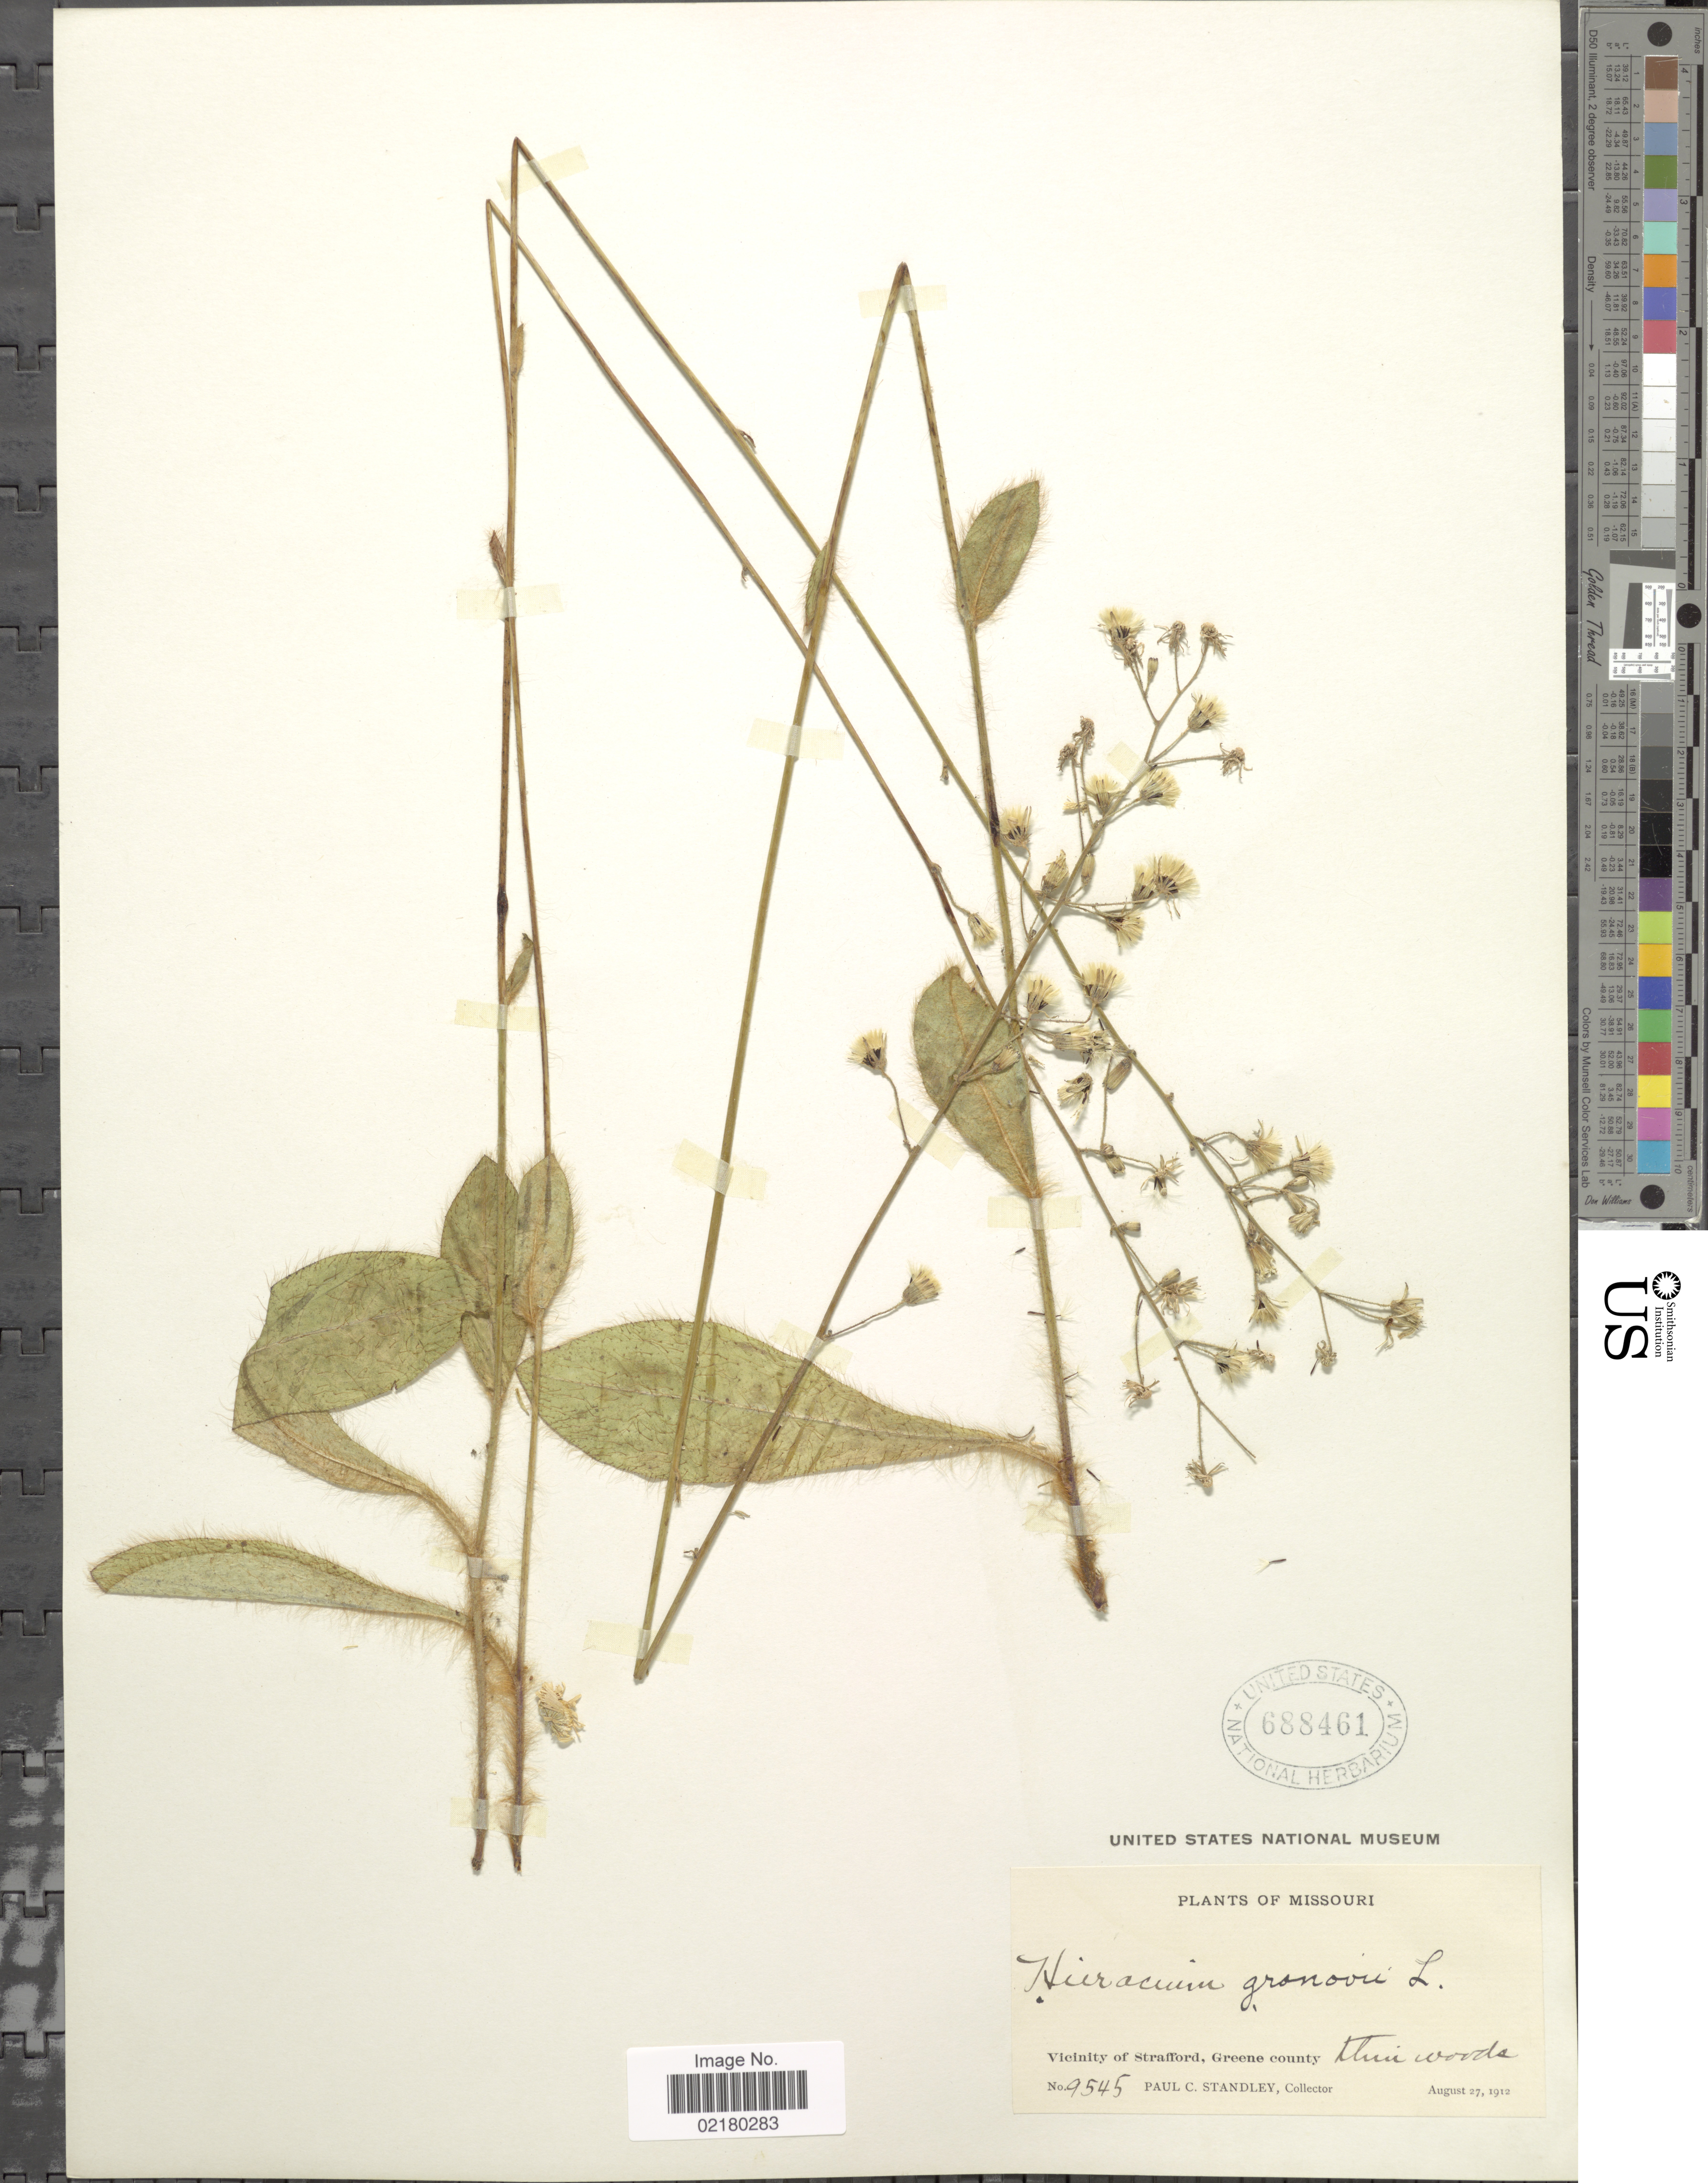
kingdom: Plantae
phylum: Tracheophyta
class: Magnoliopsida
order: Asterales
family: Asteraceae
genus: Hieracium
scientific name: Hieracium gronovii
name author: L.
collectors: P. C. Standley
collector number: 9545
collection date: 1912-08-27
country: United States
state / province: Missouri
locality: Vicinity of Strafford, Greene County, thin woods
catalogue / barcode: US 688461